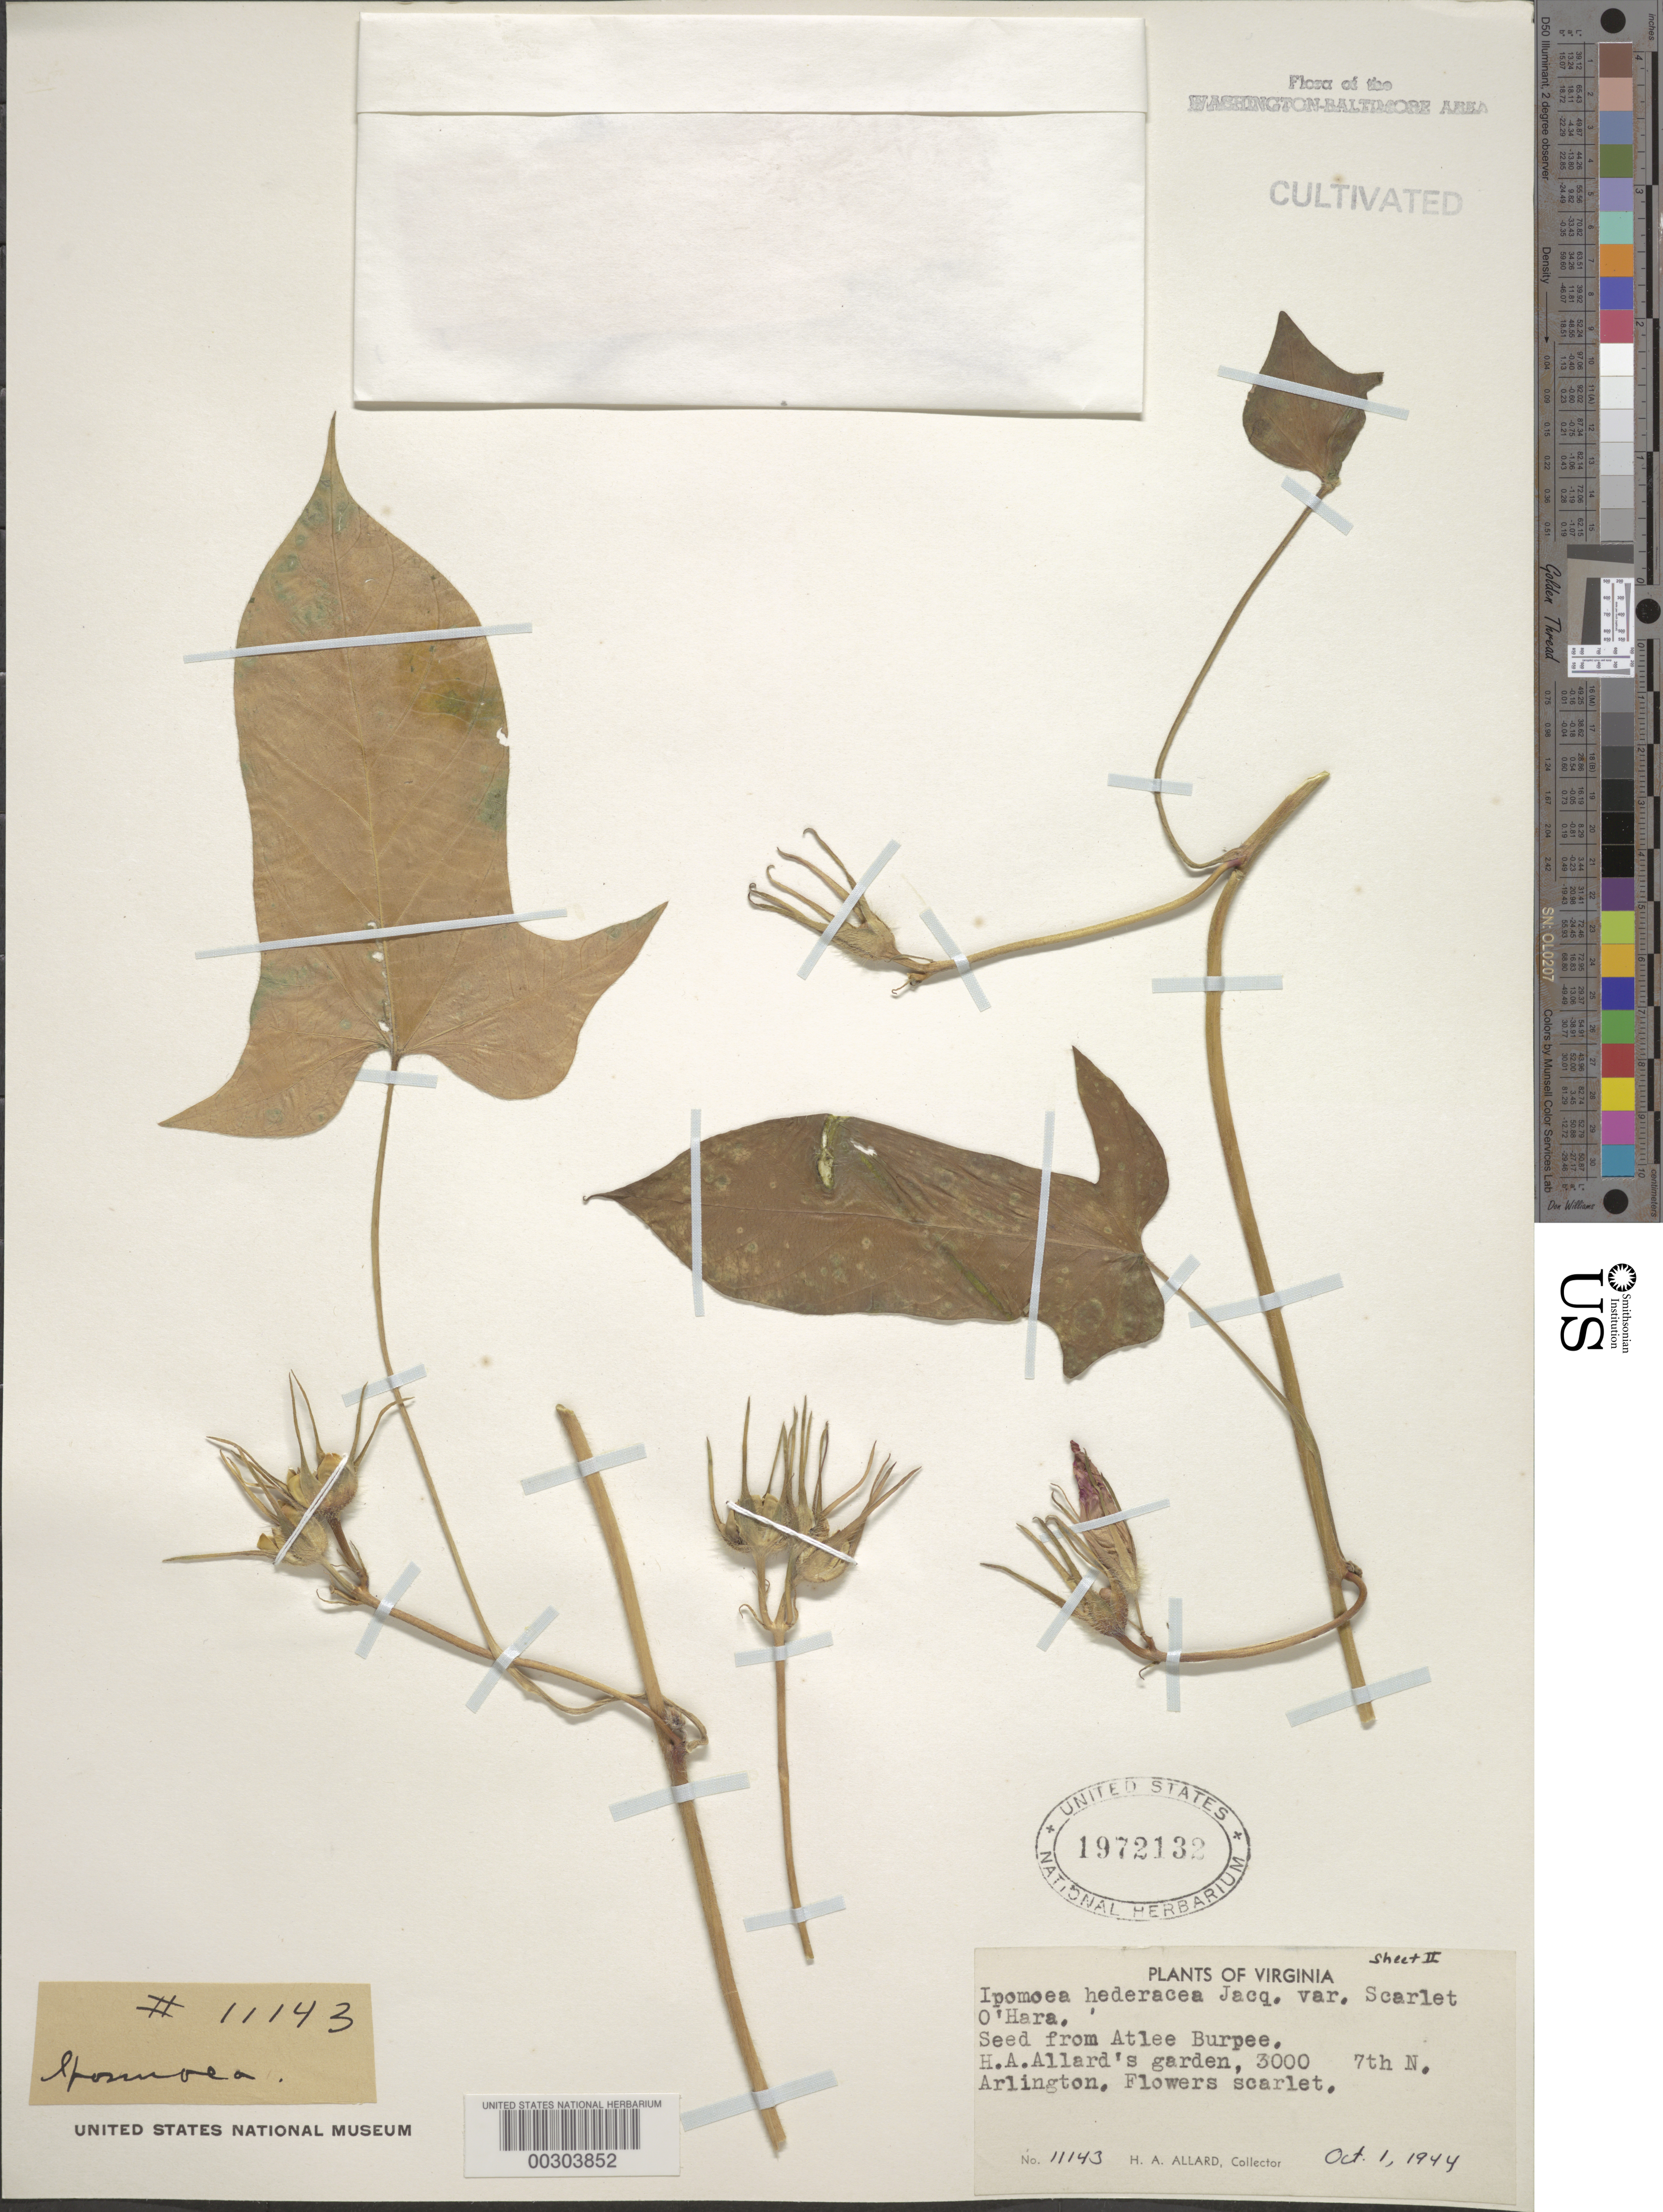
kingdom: Plantae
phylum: Tracheophyta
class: Magnoliopsida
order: Solanales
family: Convolvulaceae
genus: Ipomoea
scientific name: Ipomoea hederacea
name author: Jacq.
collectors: H. A. Allard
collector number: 11143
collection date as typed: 01 Oct 1944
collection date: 1944-10-01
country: United States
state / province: Virginia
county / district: Arlington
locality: Arlington, 3000 7th St N., H.A. Allard's garden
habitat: Garden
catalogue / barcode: US 1972132